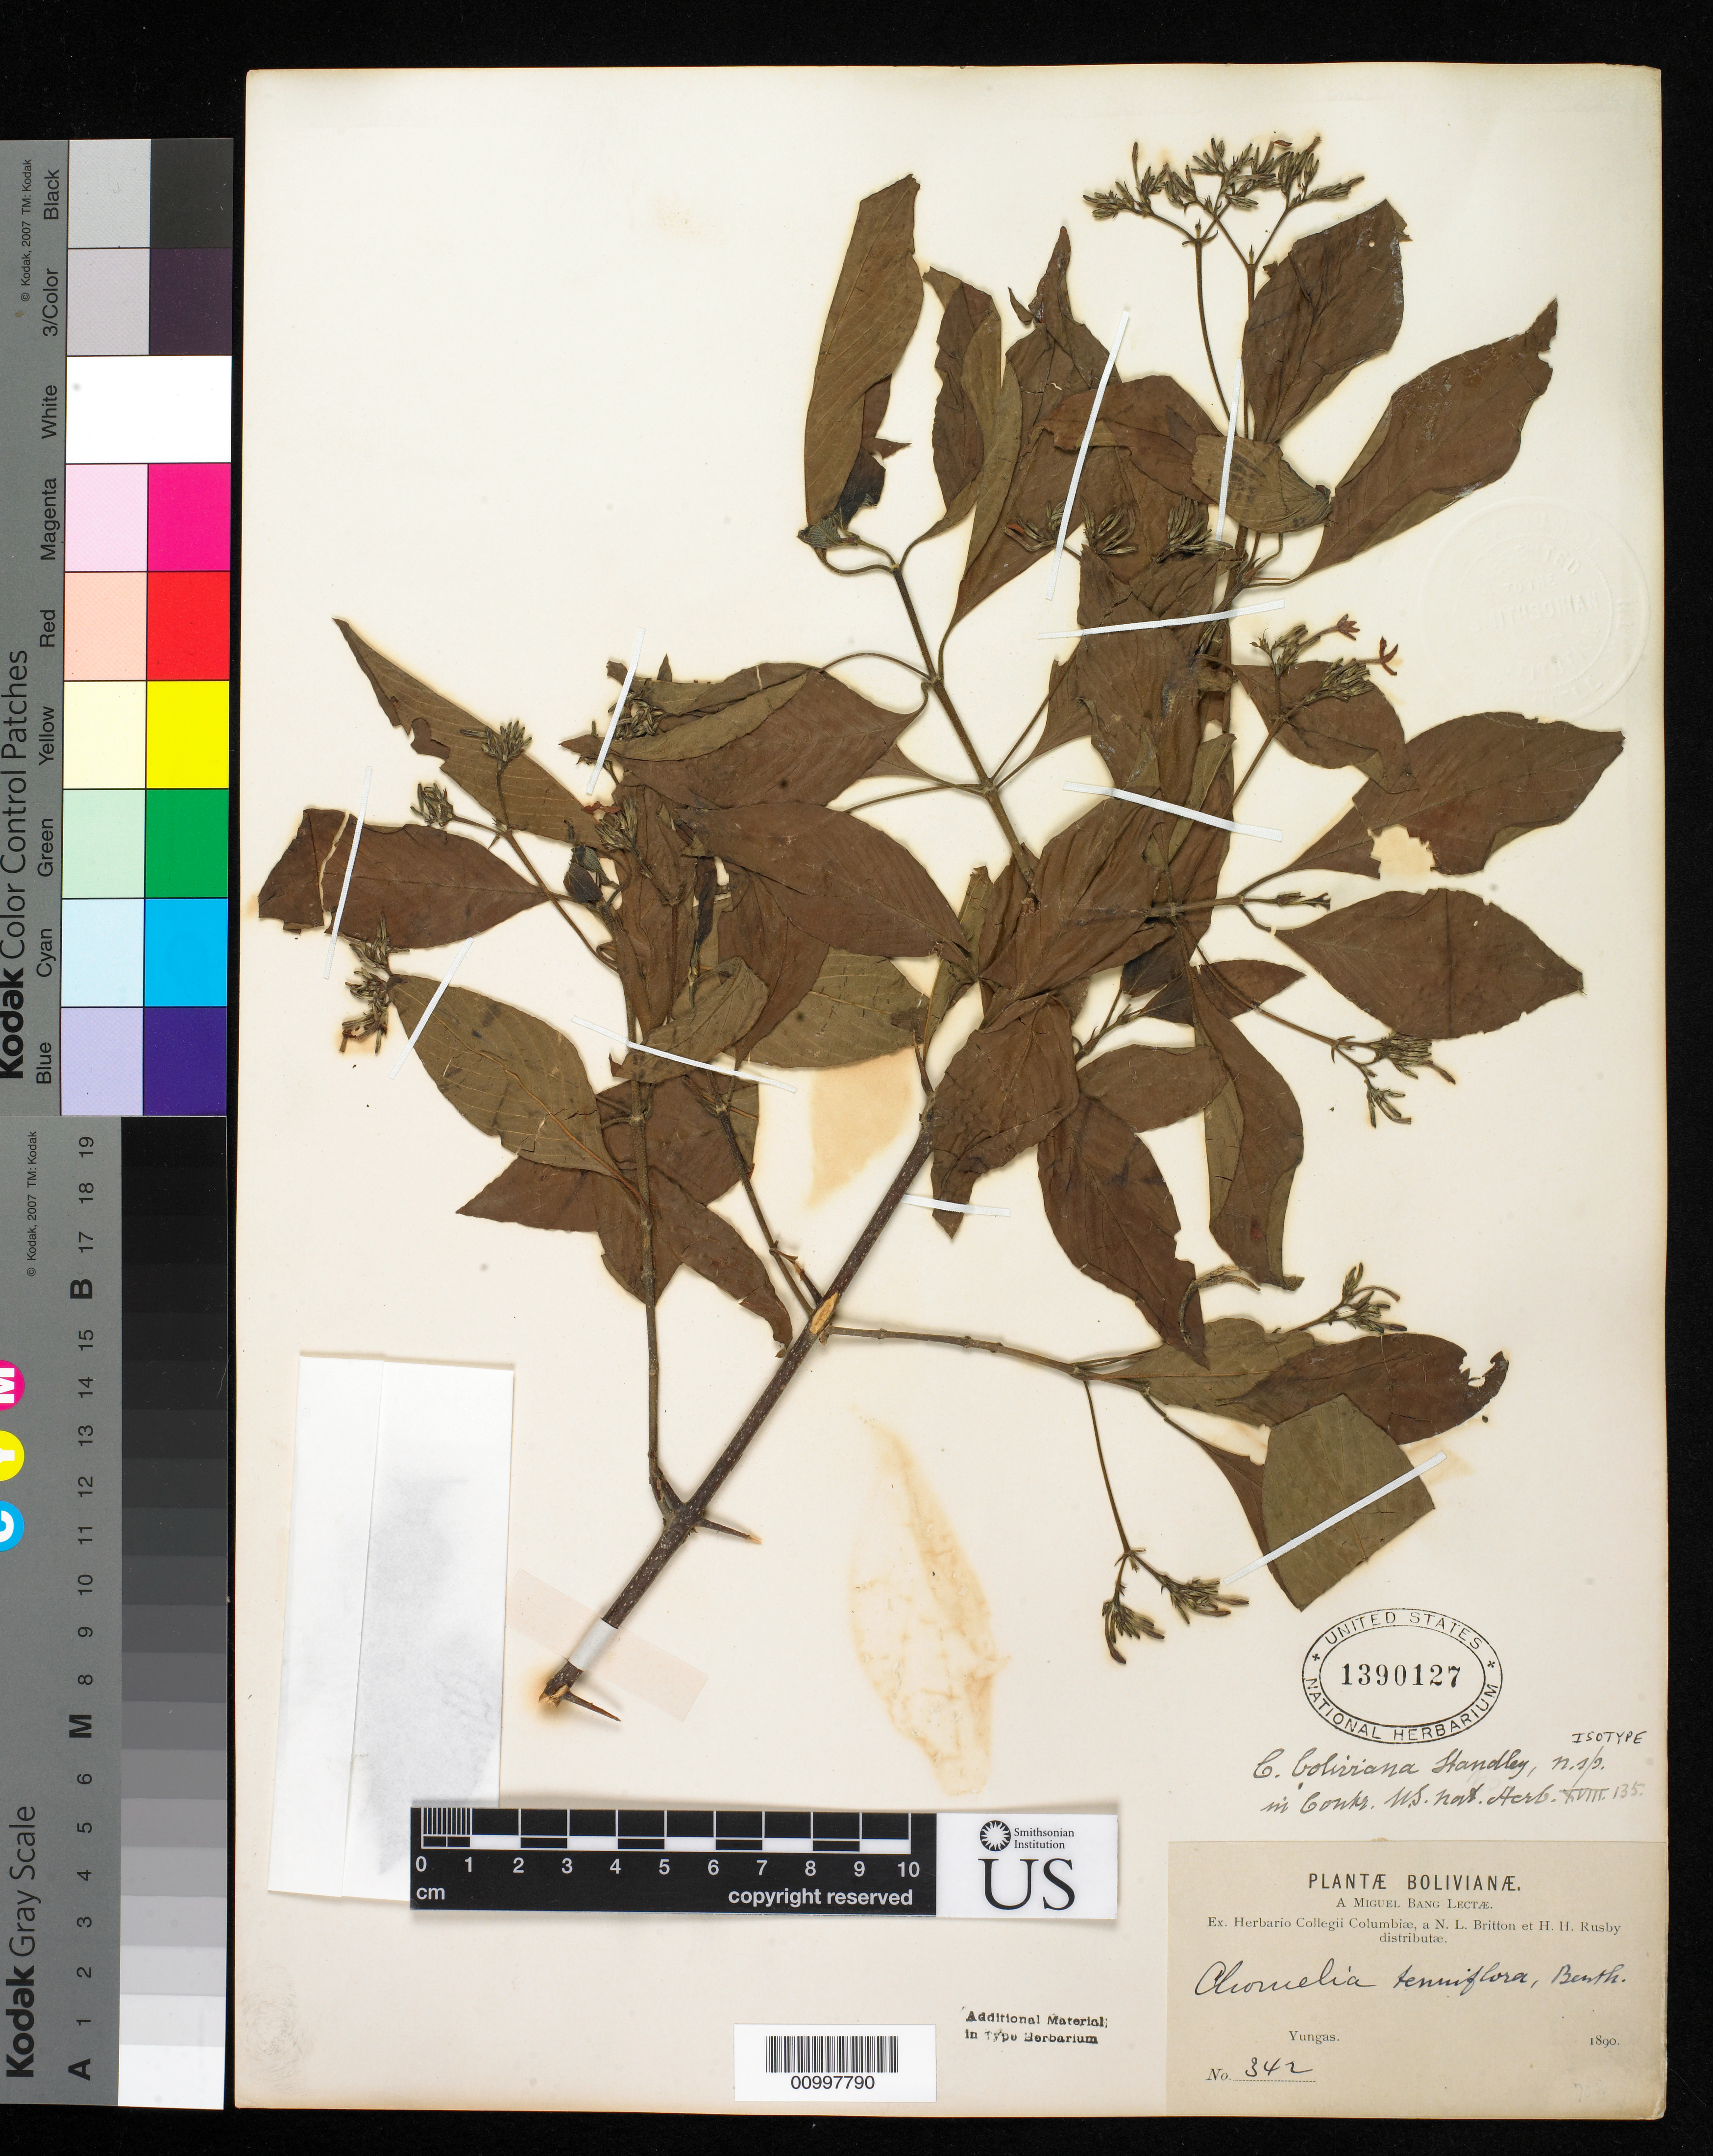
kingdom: Plantae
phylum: Tracheophyta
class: Magnoliopsida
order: Gentianales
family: Rubiaceae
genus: Chomelia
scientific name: Chomelia boliviana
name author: Standl.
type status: Isotype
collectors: M. Bang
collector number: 342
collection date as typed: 1890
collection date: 1890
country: Bolivia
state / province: La Paz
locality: Yungas.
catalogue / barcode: US 1390127